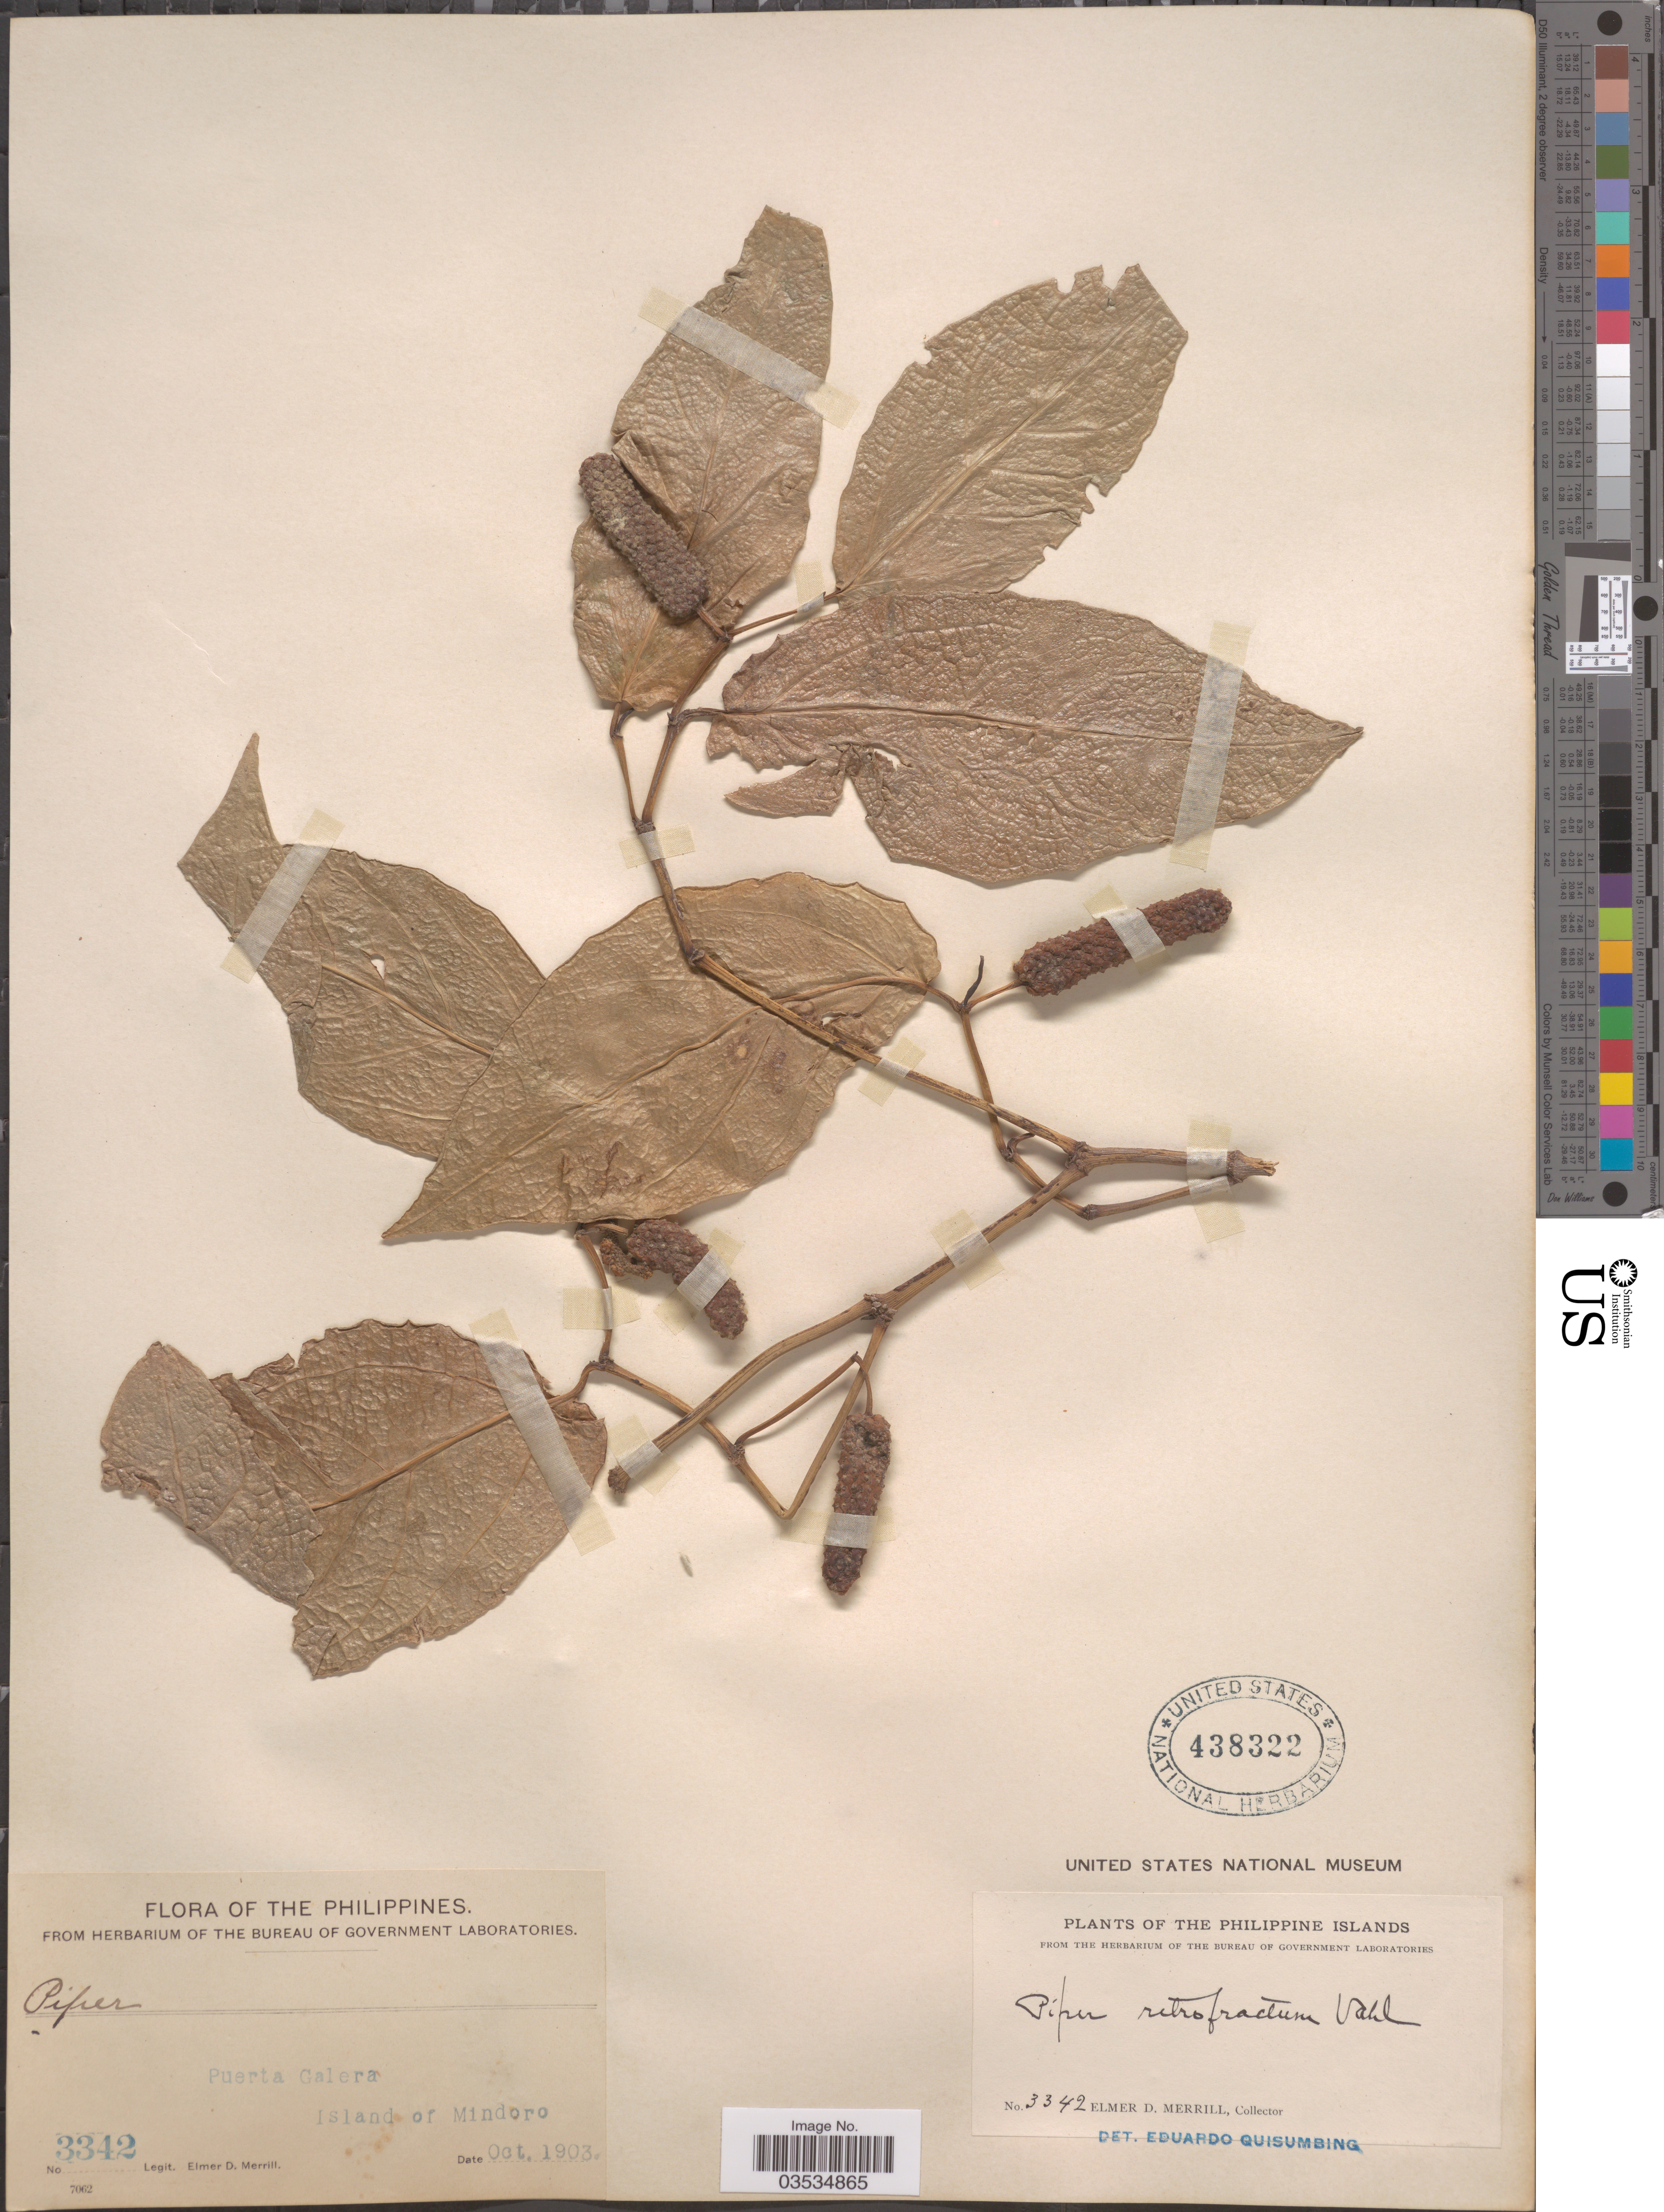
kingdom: Plantae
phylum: Tracheophyta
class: Magnoliopsida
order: Piperales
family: Piperaceae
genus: Piper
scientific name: Piper retrofractum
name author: Vahl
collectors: E. D. Merrill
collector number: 3342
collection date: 1903-10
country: Philippines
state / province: Mimaropa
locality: Puerta Galera. Island of Mindoro.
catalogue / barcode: US 438322